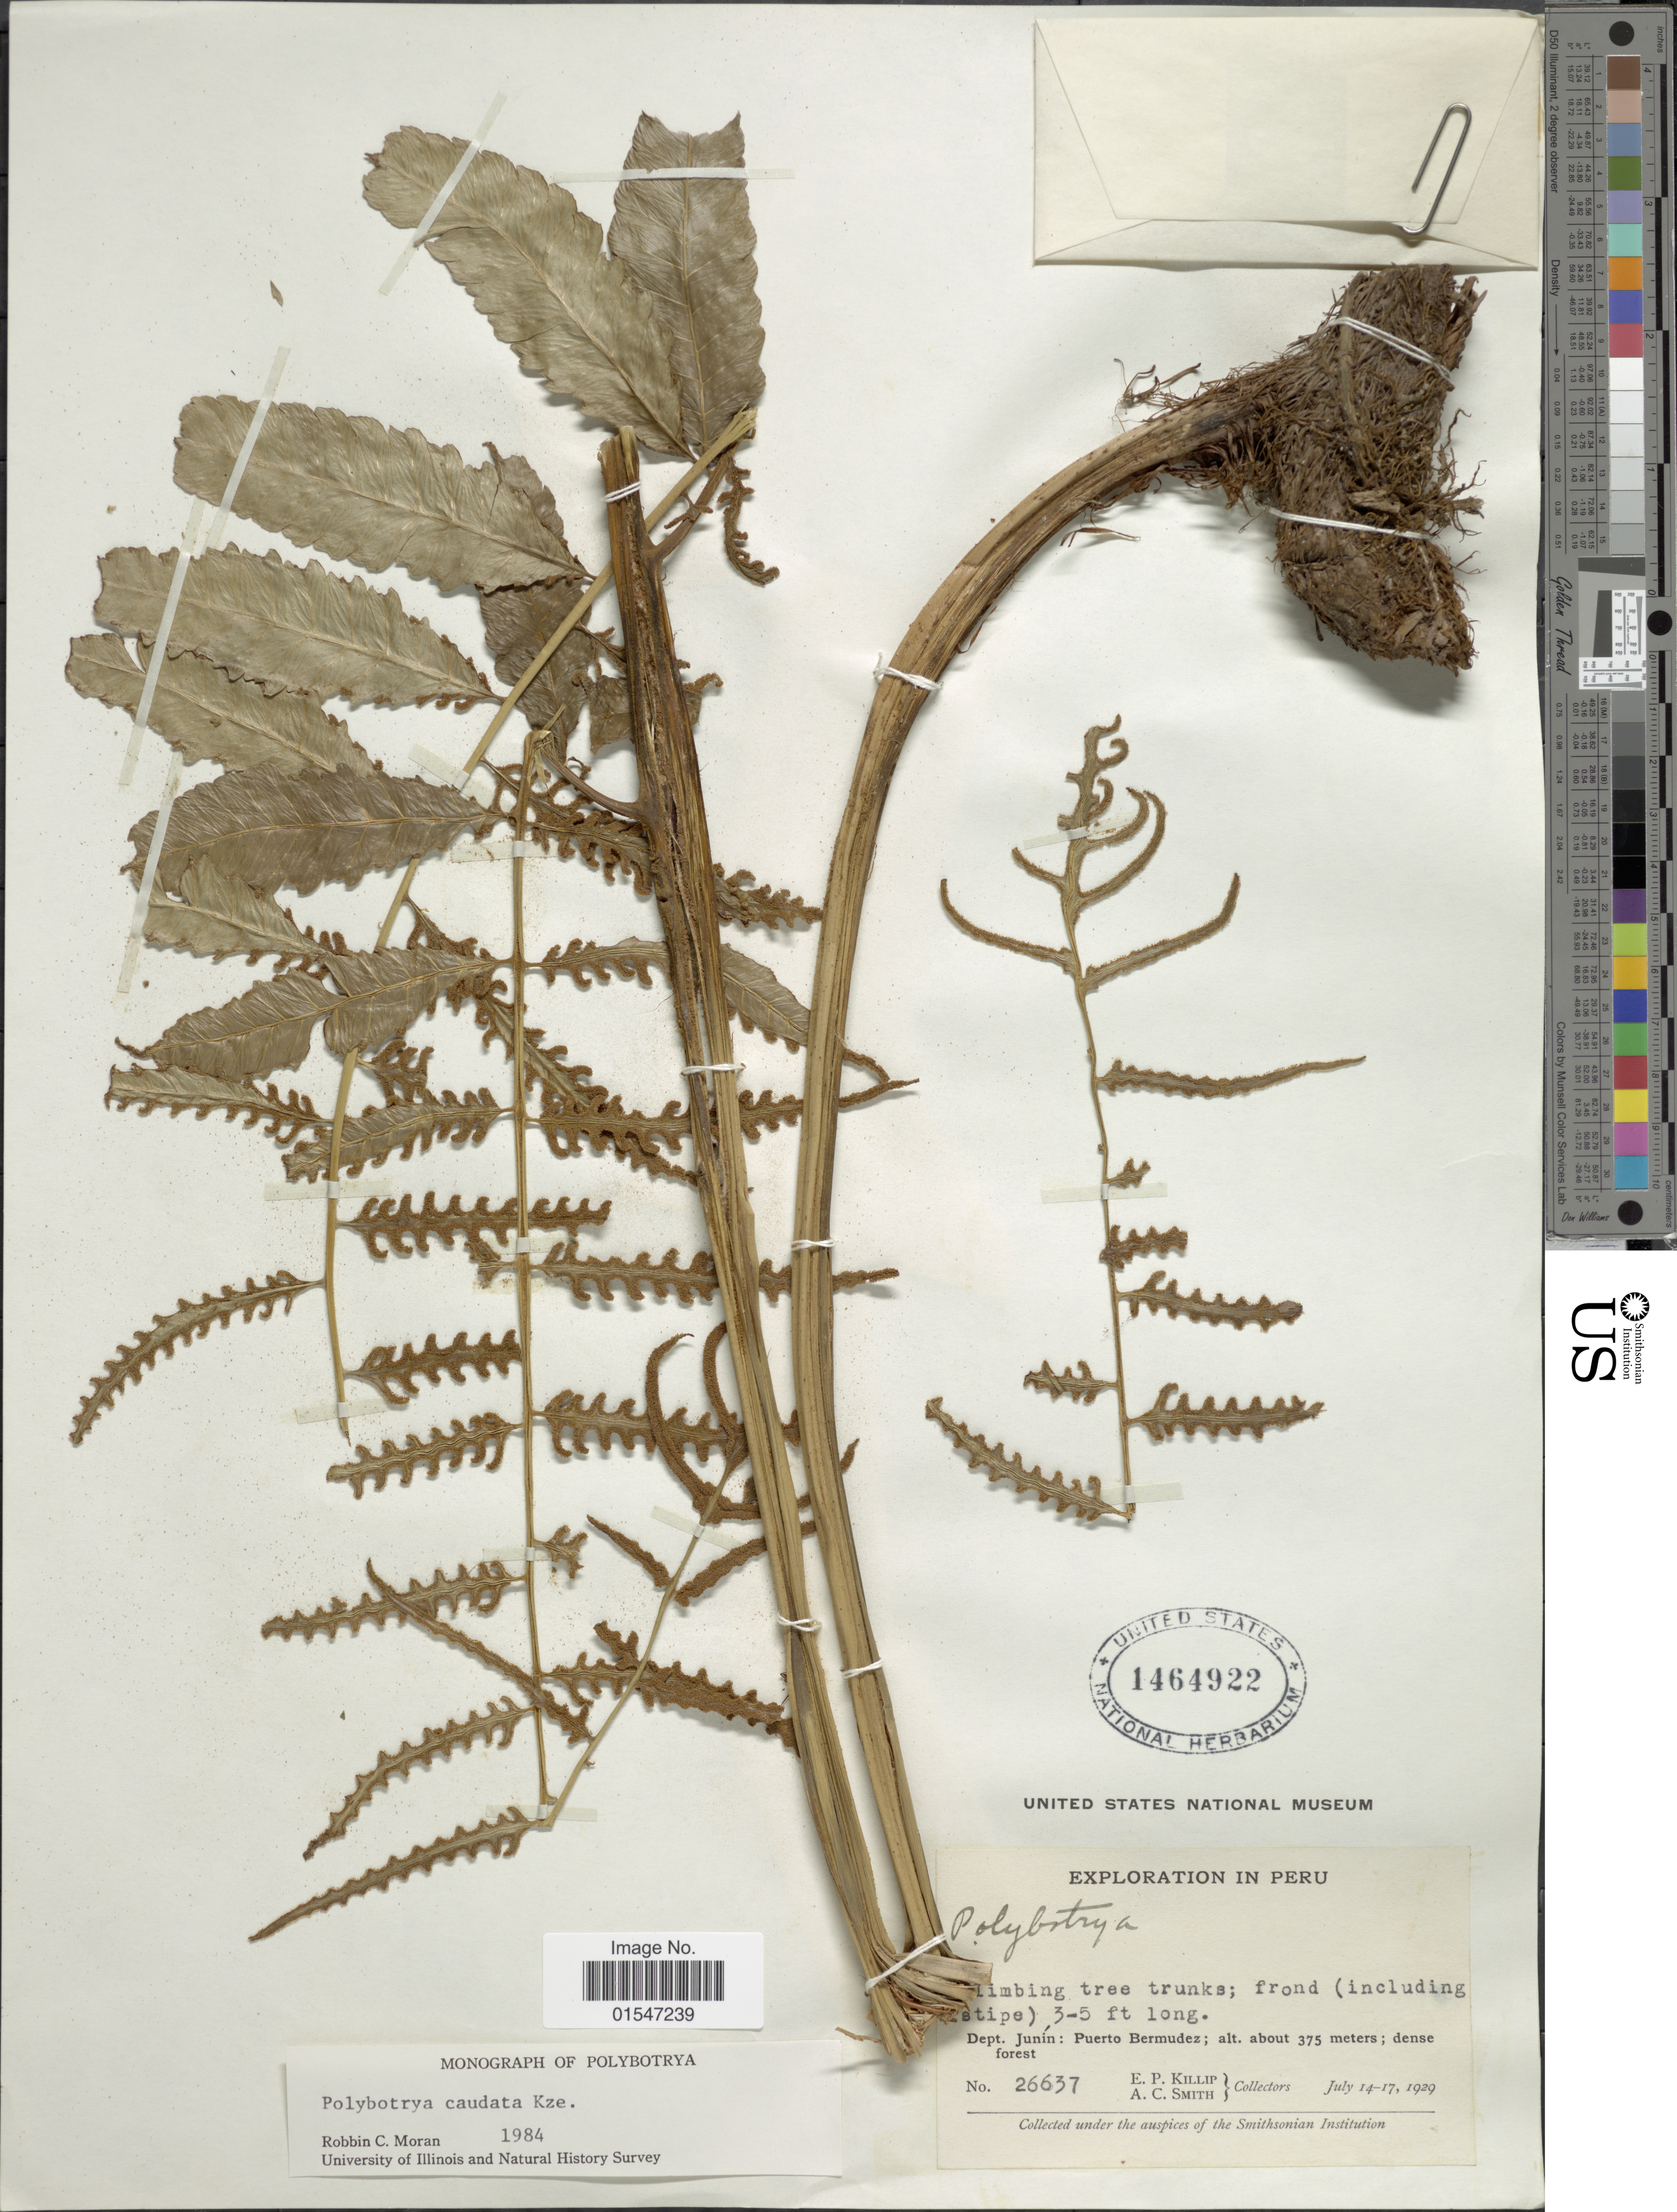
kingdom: Plantae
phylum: Tracheophyta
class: Polypodiopsida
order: Polypodiales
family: Dryopteridaceae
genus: Polybotrya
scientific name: Polybotrya caudata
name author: Kunze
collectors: E. P. Killip & A. C. Smith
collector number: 26637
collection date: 1929-07-14/1929-07-17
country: Peru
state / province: Junín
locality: Puerto Bermudez; dense forest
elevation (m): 375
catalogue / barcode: US 1464922